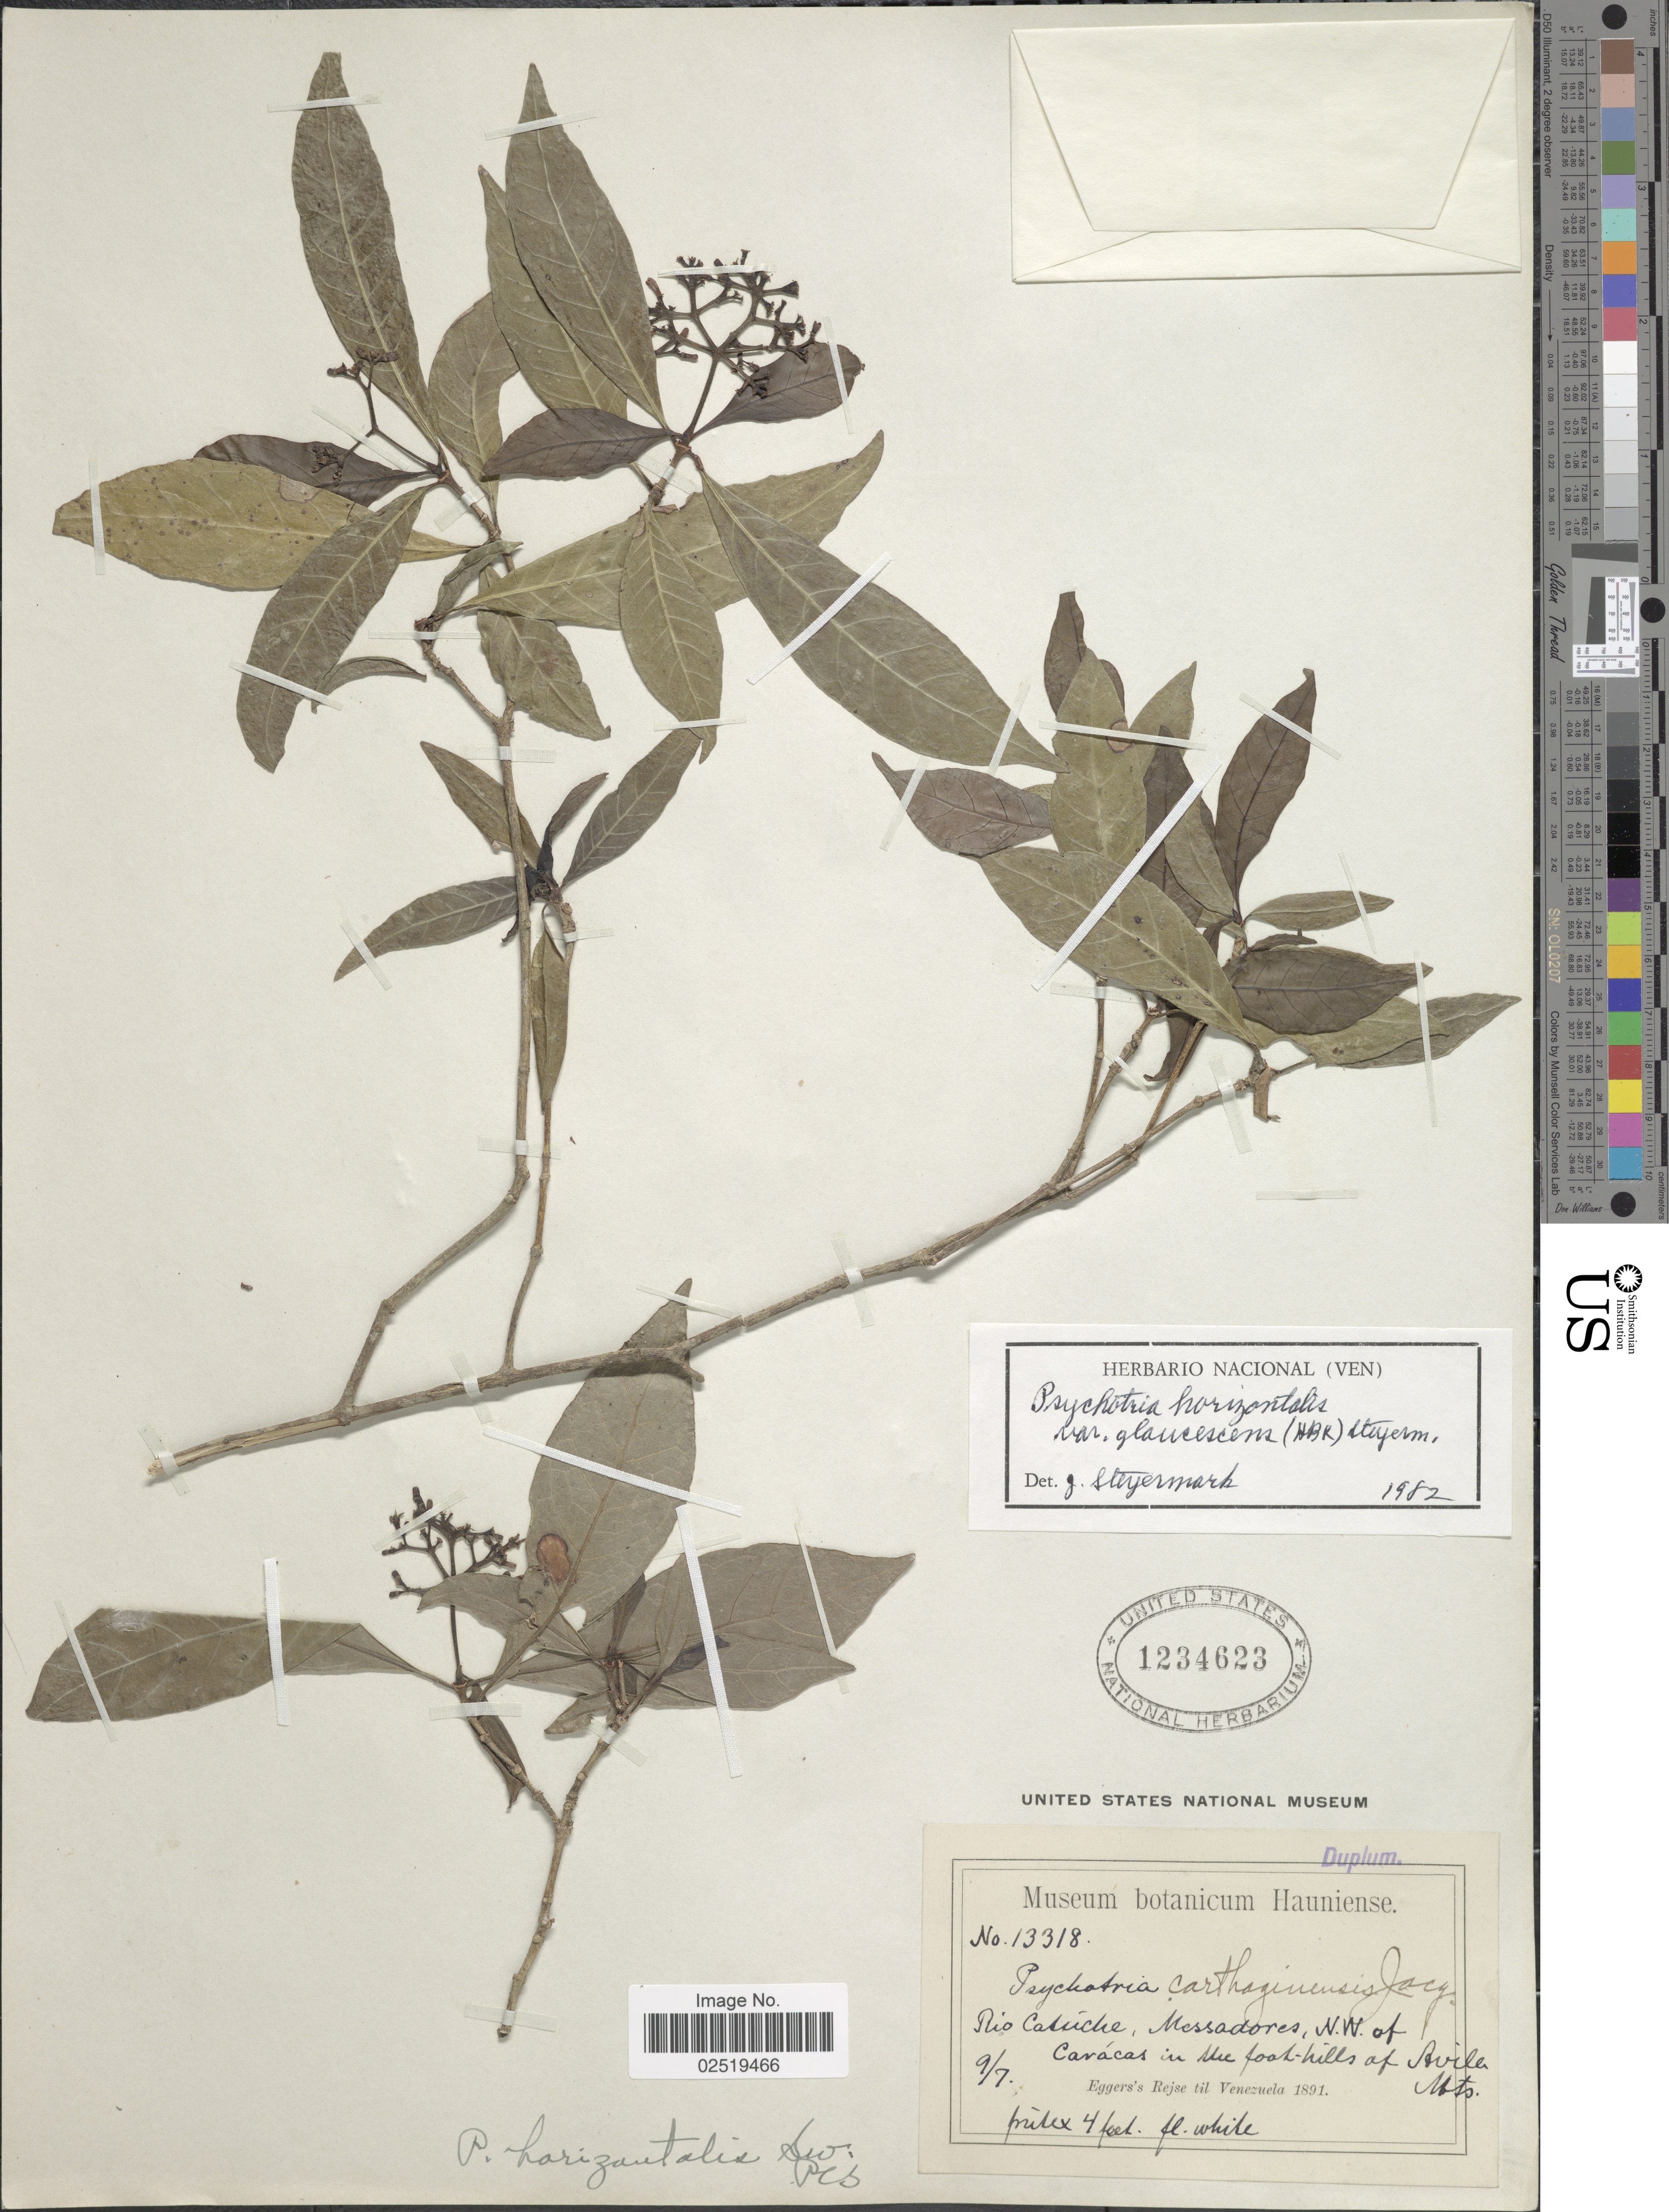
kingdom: Plantae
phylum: Tracheophyta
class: Magnoliopsida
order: Gentianales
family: Rubiaceae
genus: Psychotria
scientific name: Psychotria horizontalis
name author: Sw.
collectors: -. Eggers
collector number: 13318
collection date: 1891-07-09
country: Venezuela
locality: Rio Caliche, Mescedores, N.W. of Caracas in the foot-hills of Avila Mts.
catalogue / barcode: US 1234623